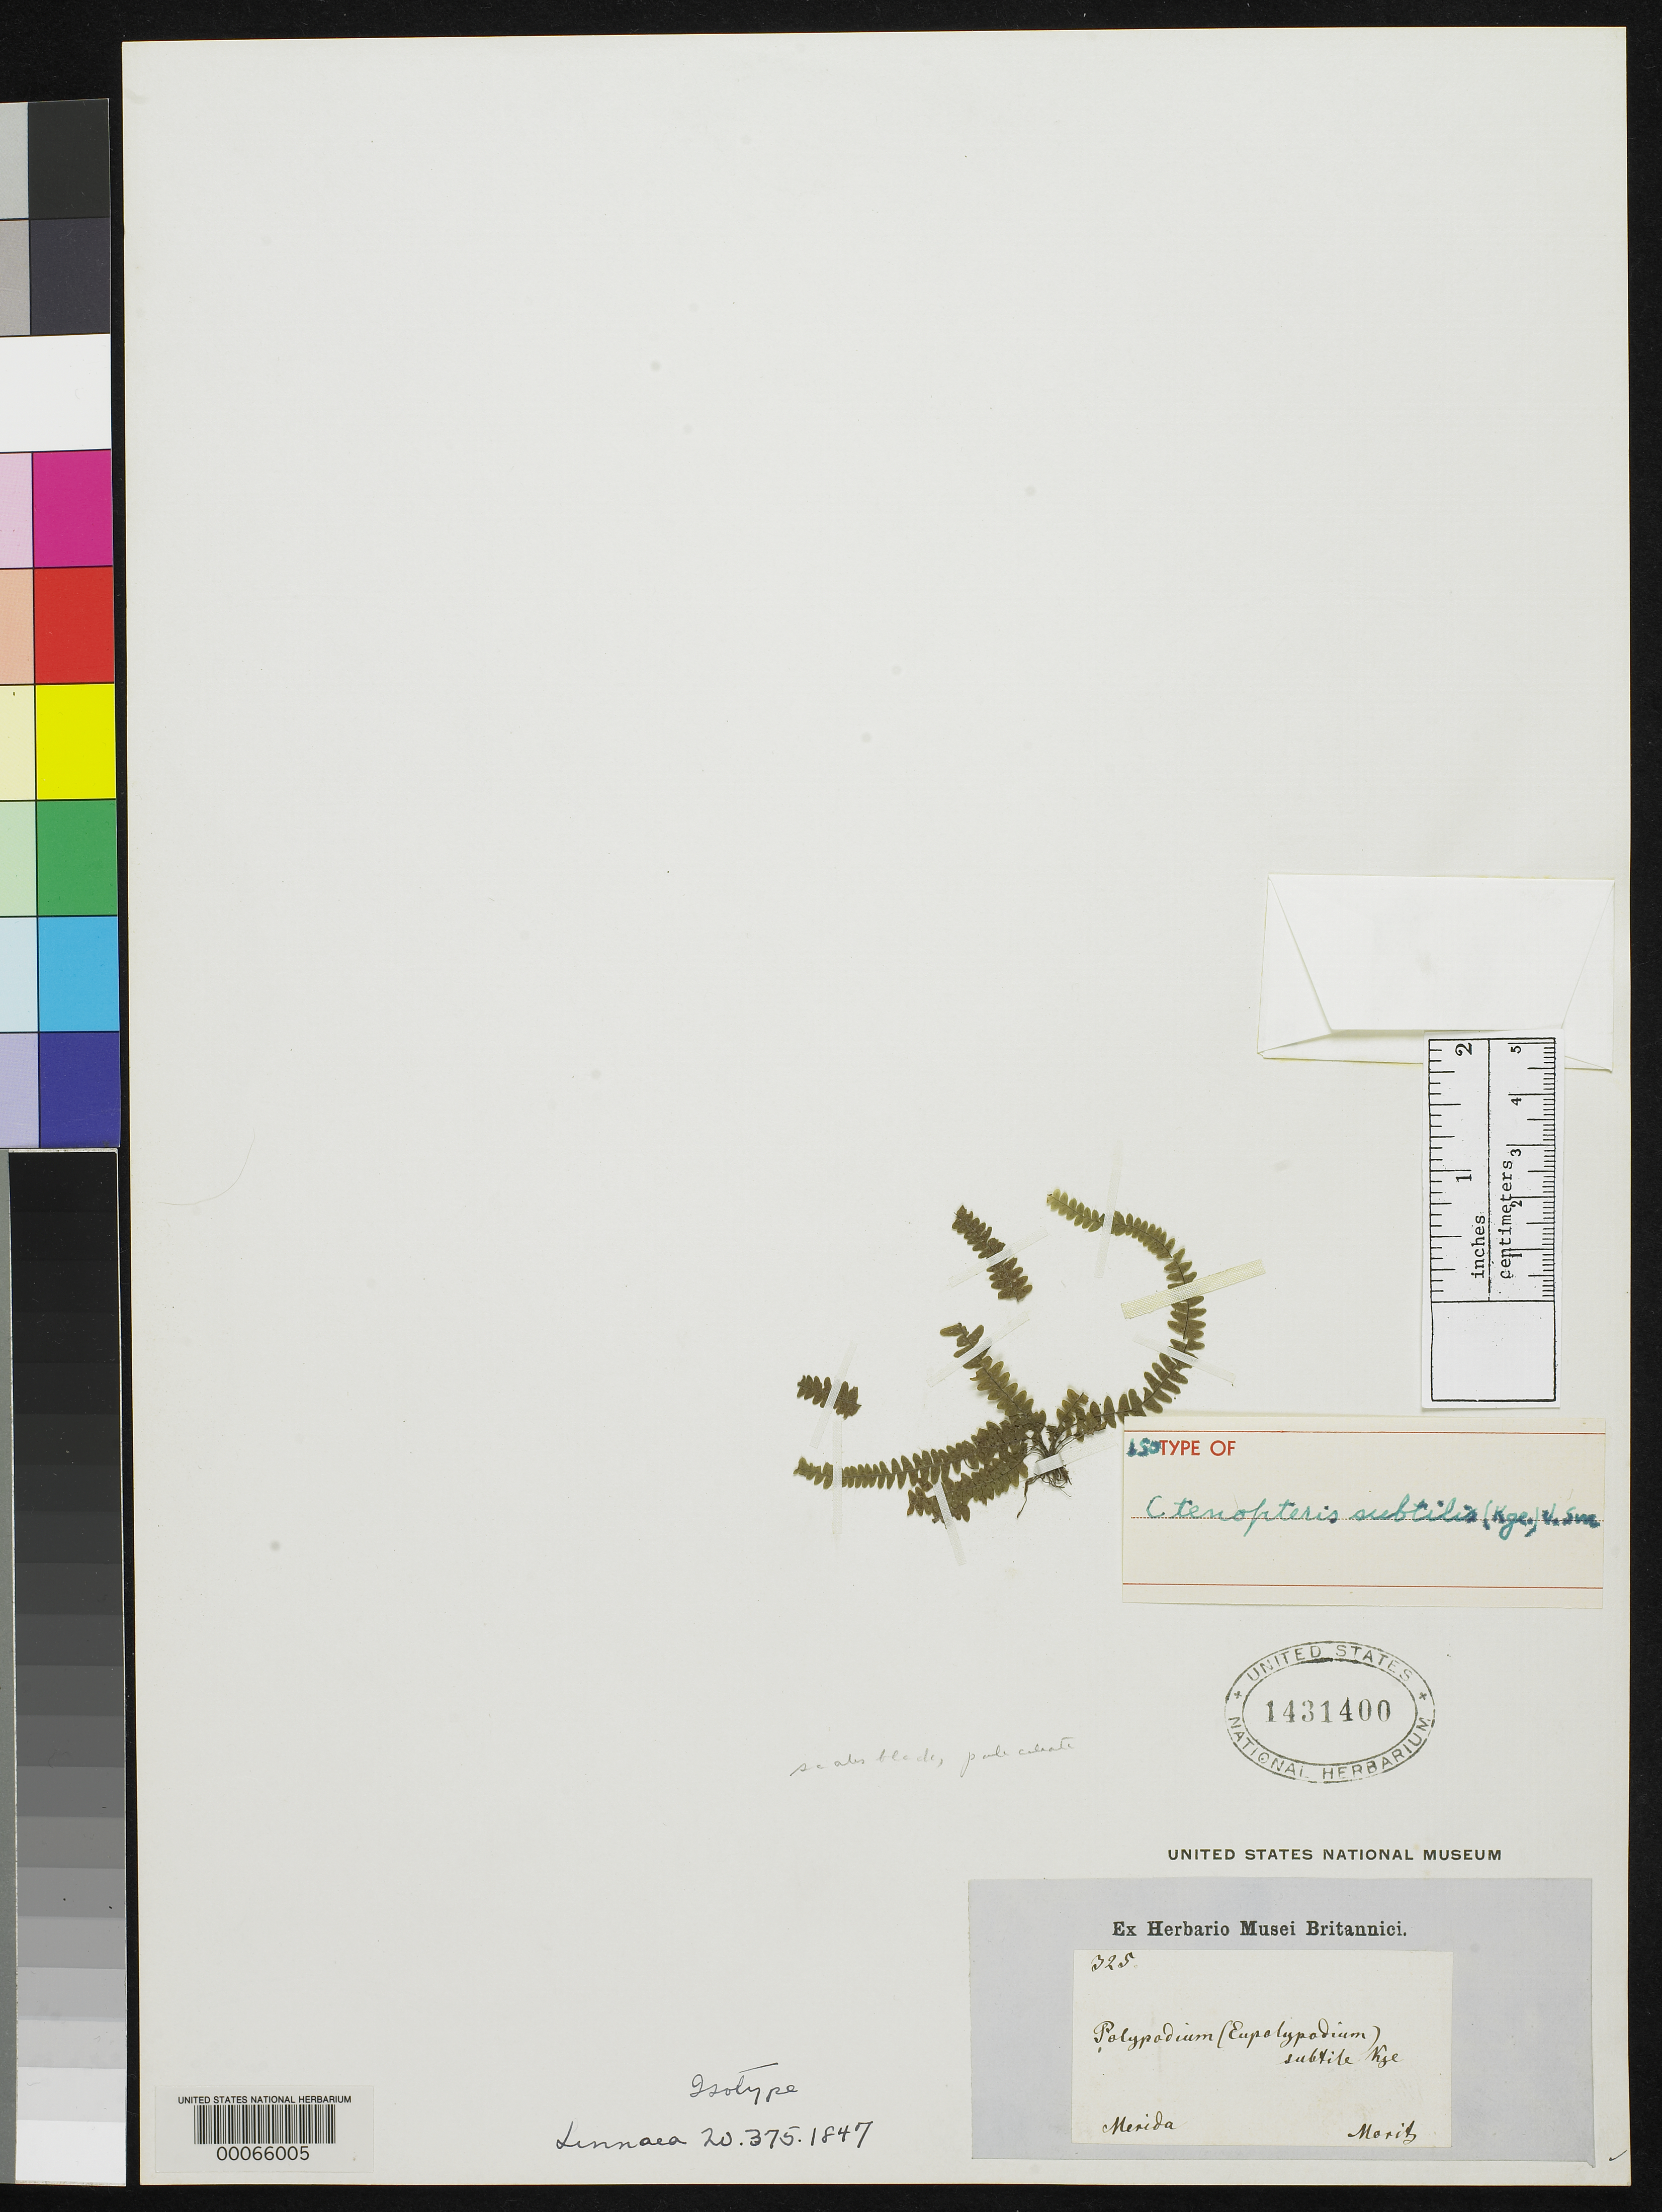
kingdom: Plantae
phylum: Tracheophyta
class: Polypodiopsida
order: Polypodiales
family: Polypodiaceae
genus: Polypodium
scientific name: Polypodium subtile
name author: Kunze ex Klotzsch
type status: Type Collection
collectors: A. Moritz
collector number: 325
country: Venezuela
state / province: Mérida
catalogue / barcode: US 1431400